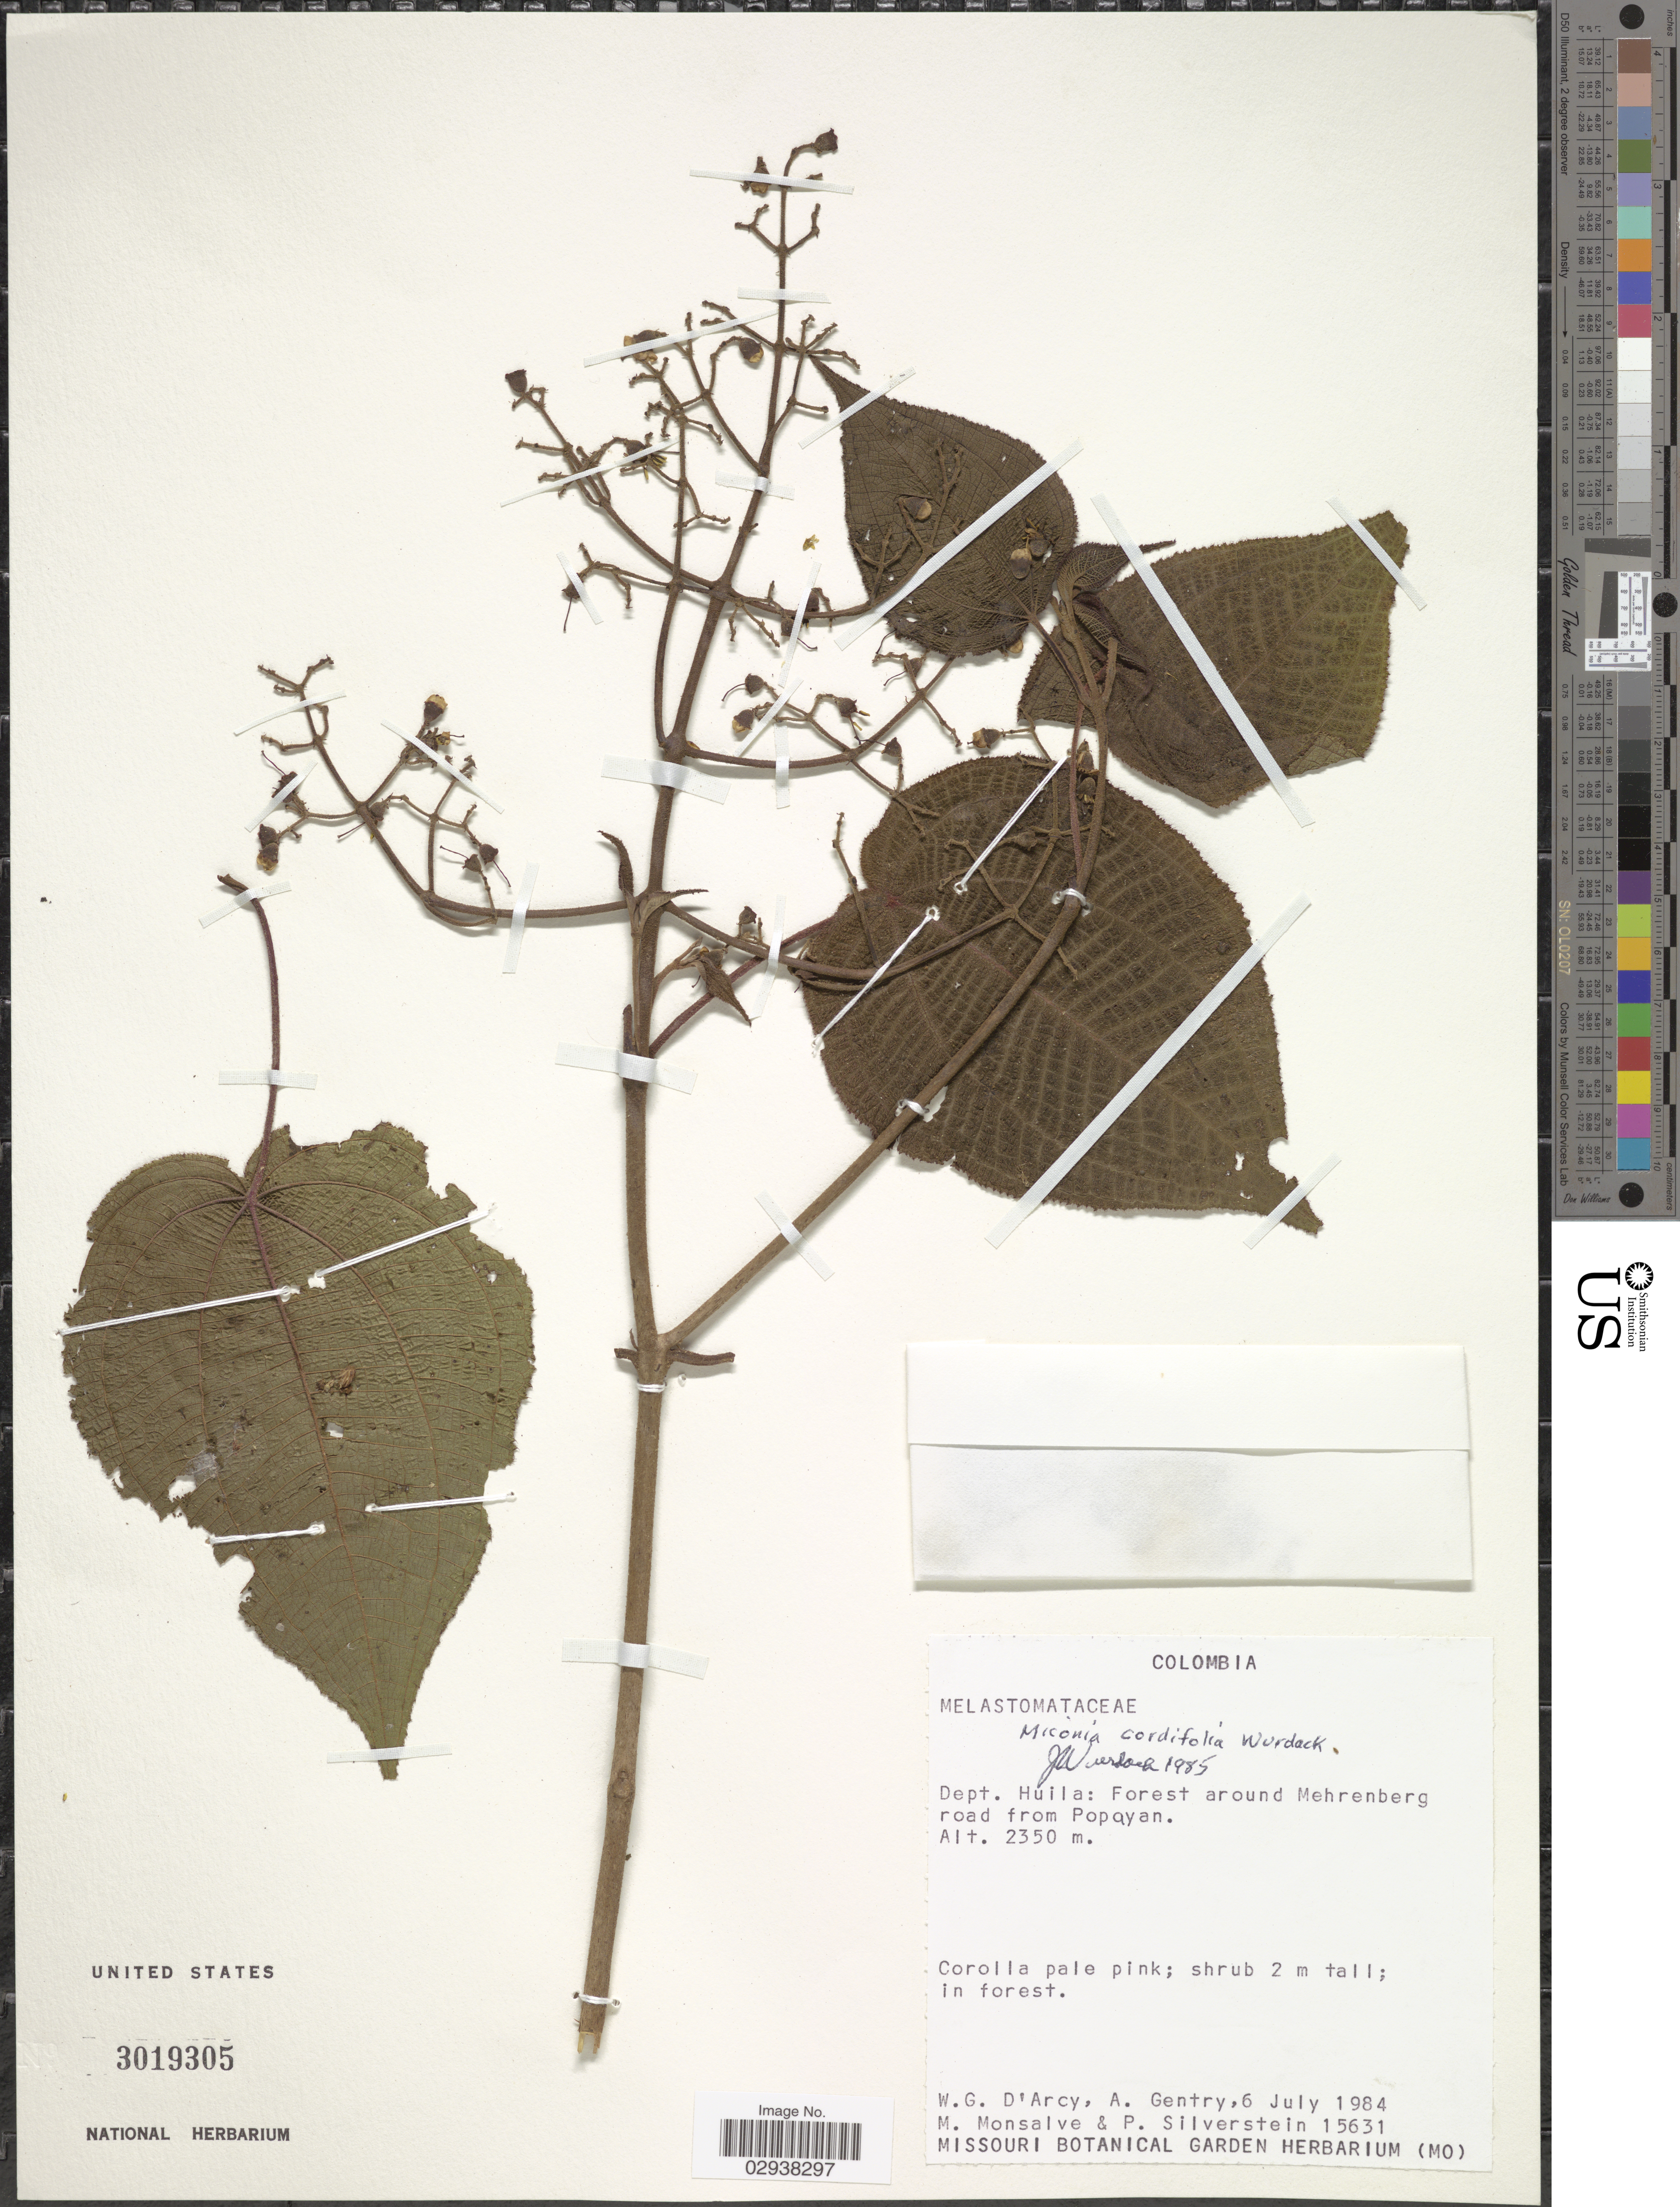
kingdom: Plantae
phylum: Tracheophyta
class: Magnoliopsida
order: Myrtales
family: Melastomataceae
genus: Miconia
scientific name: Miconia cordifolia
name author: Wurdack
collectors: W. G. D'Arcy, A. H. Gentry, M. Monsalve & P. Silverstein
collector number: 15631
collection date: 1984-07-06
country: Colombia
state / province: Huila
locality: Dept. Huila: Forest around Mehrenberg road from Popayan.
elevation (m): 2350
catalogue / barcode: US 3019305